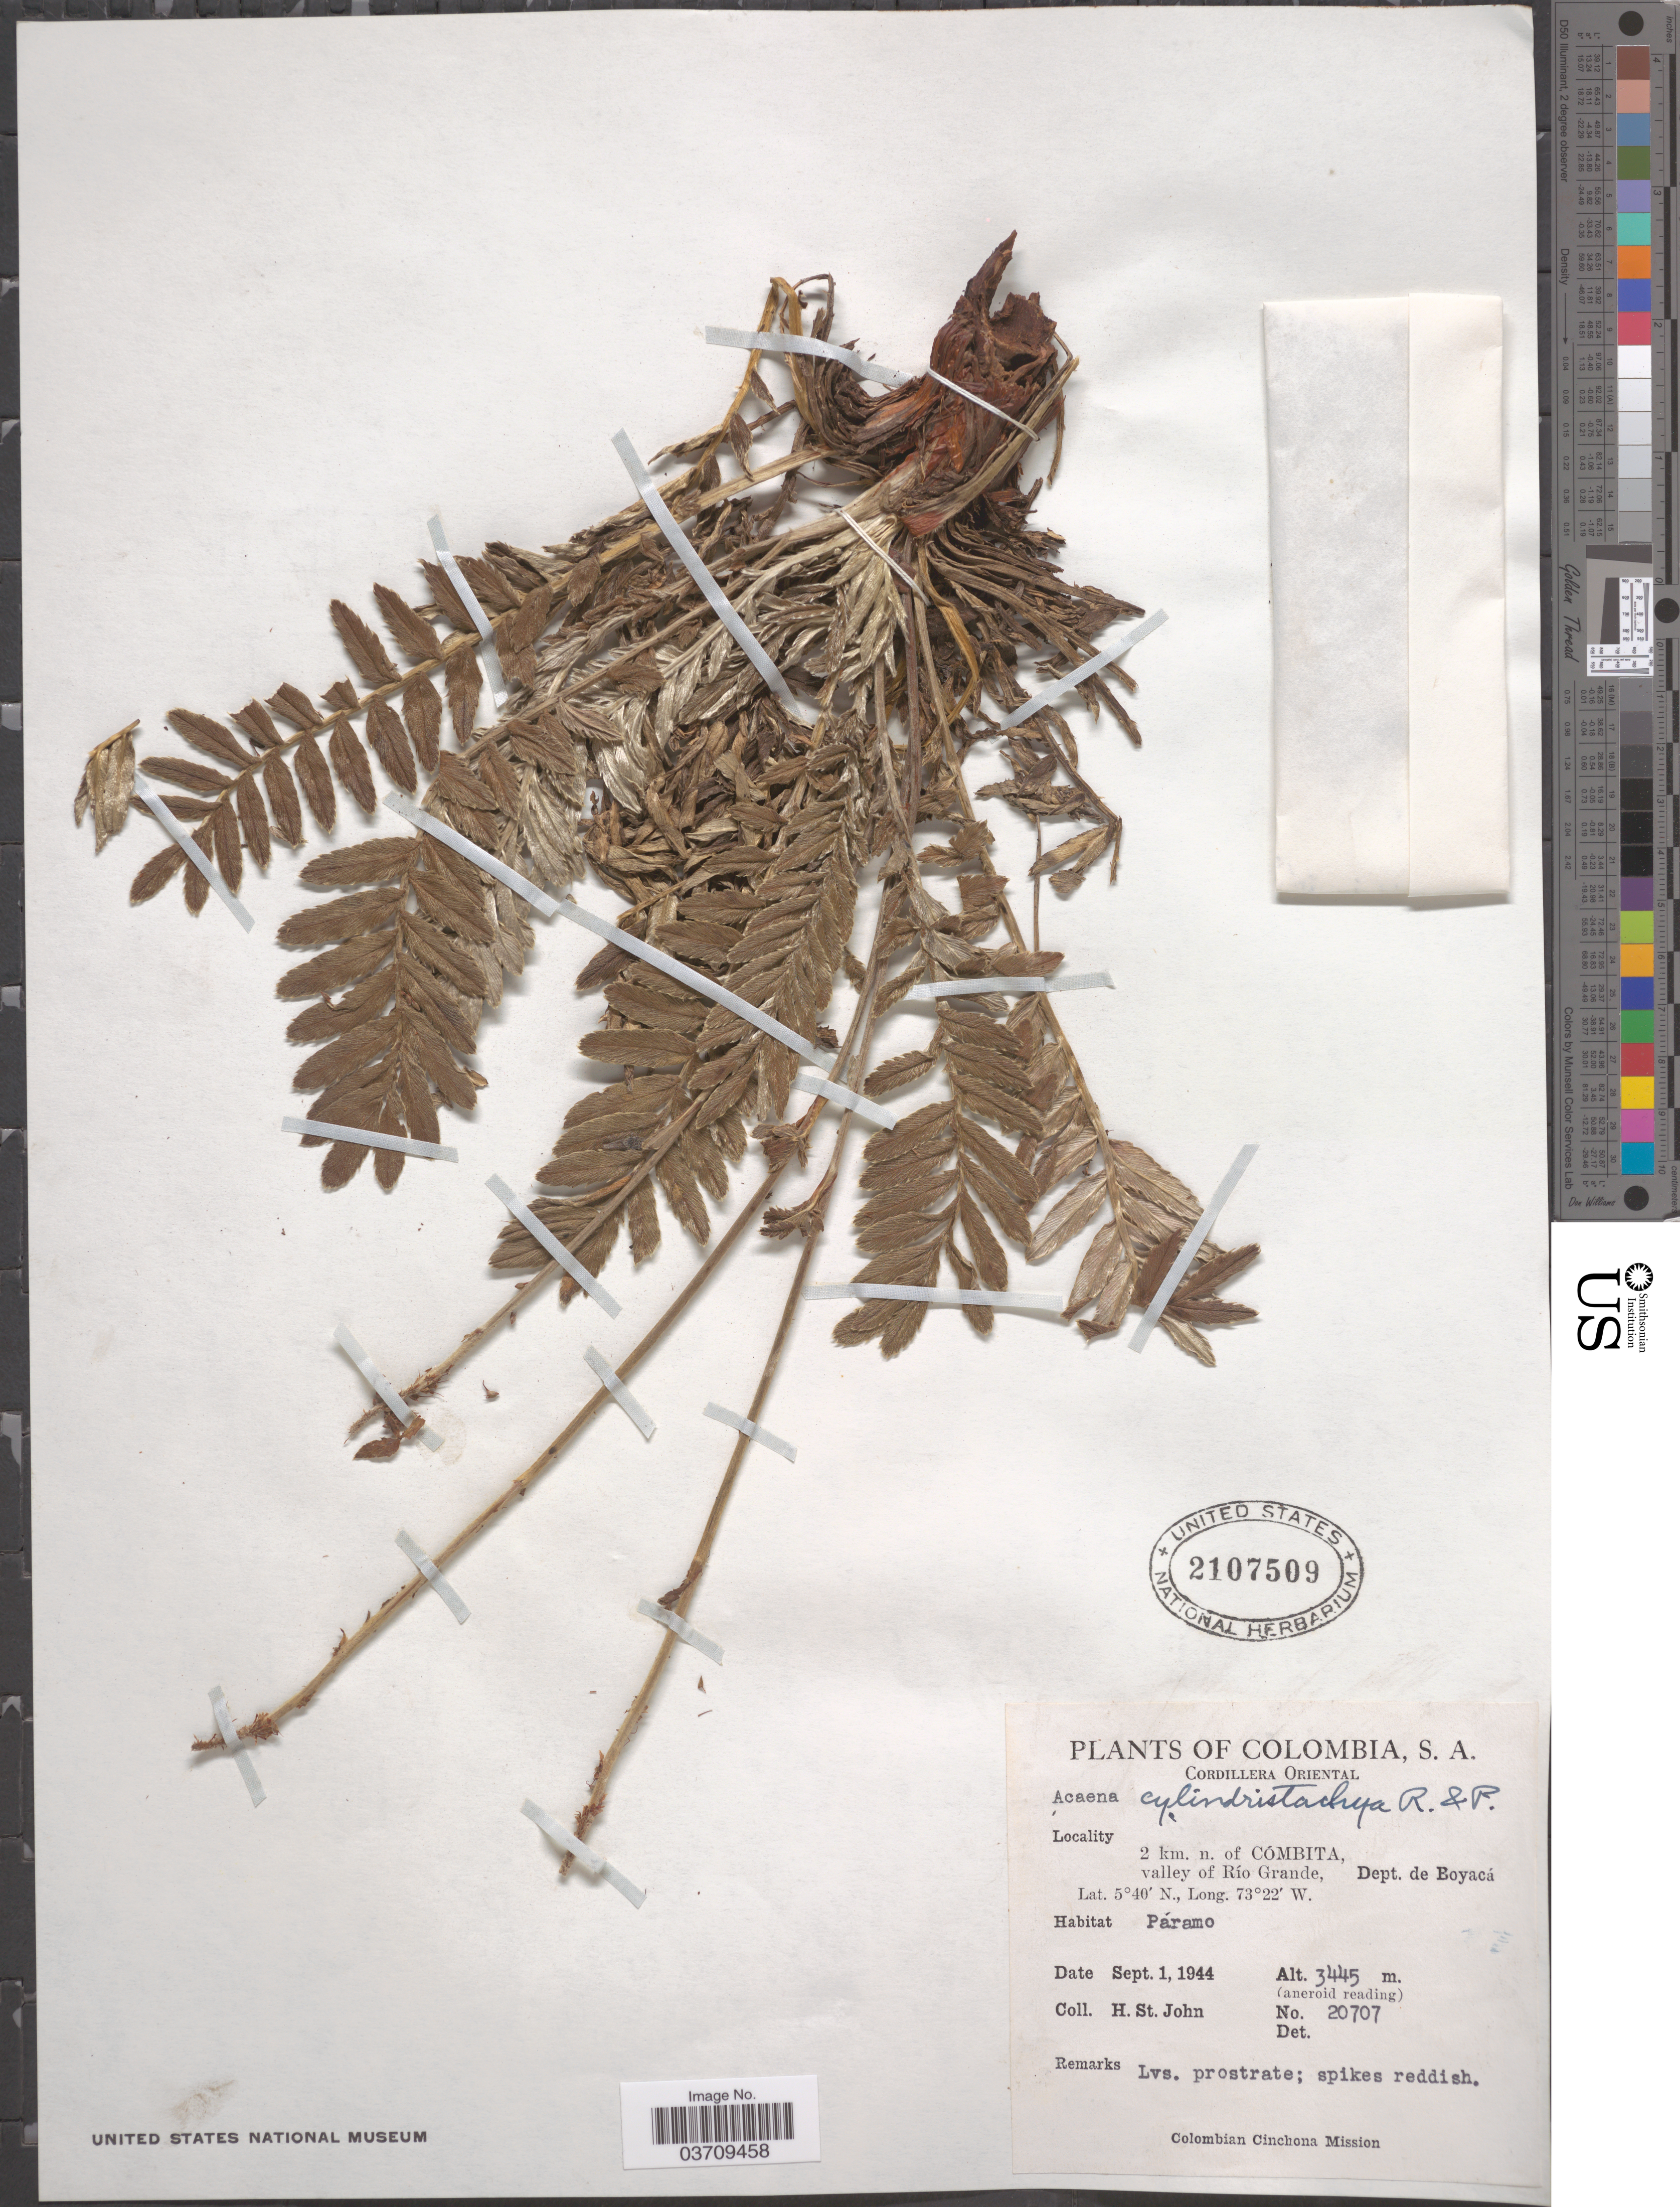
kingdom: Plantae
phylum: Tracheophyta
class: Magnoliopsida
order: Rosales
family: Rosaceae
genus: Acaena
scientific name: Acaena cylindristachya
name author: Ruiz & Pav.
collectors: H. St. John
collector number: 20707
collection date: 1944-09-01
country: Colombia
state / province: Boyacá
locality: Cordillera Oriental. 2 km. n. of Cómbita, valley of Río Grande, Dept. de Boyacá.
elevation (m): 3445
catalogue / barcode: US 2107509